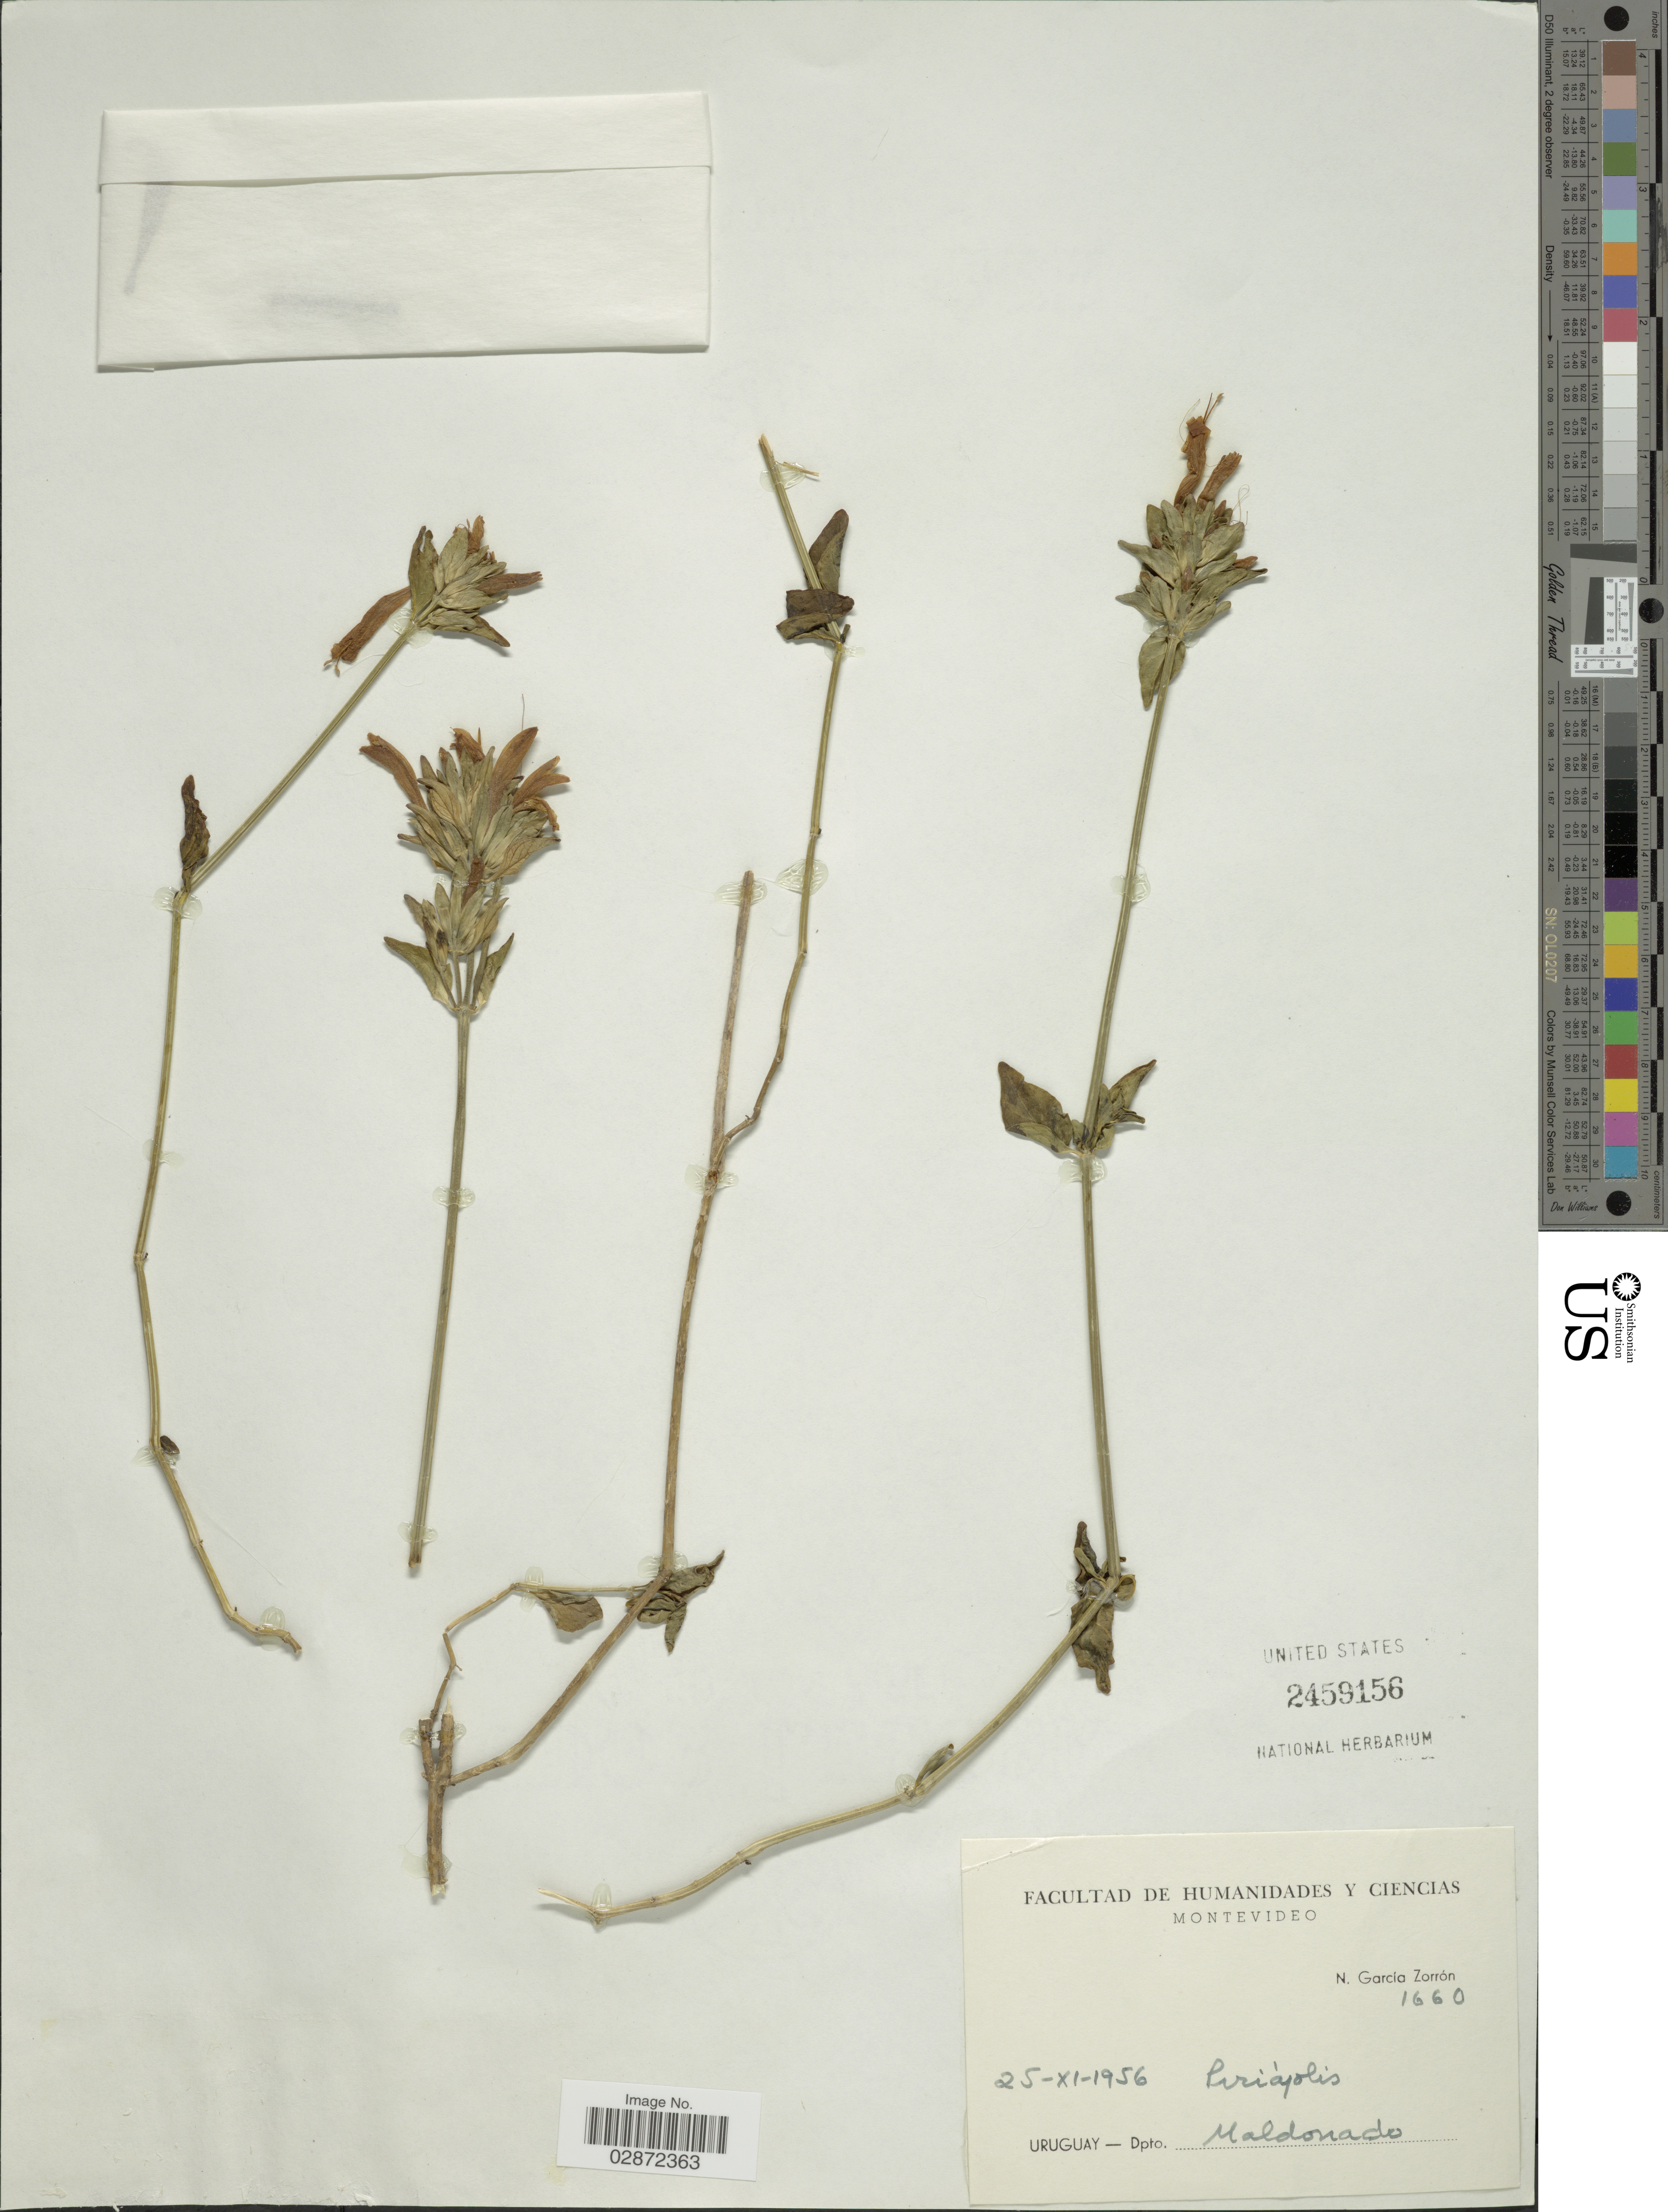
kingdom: Plantae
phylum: Tracheophyta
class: Magnoliopsida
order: Lamiales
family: Acanthaceae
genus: Dicliptera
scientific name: Dicliptera squarrosa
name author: Nees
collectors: N. Garcia Zorron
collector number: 1660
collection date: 1956-11-25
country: Uruguay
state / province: Maldonado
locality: Piriàpolis. Dpto. Maldonado.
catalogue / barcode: US 2459156